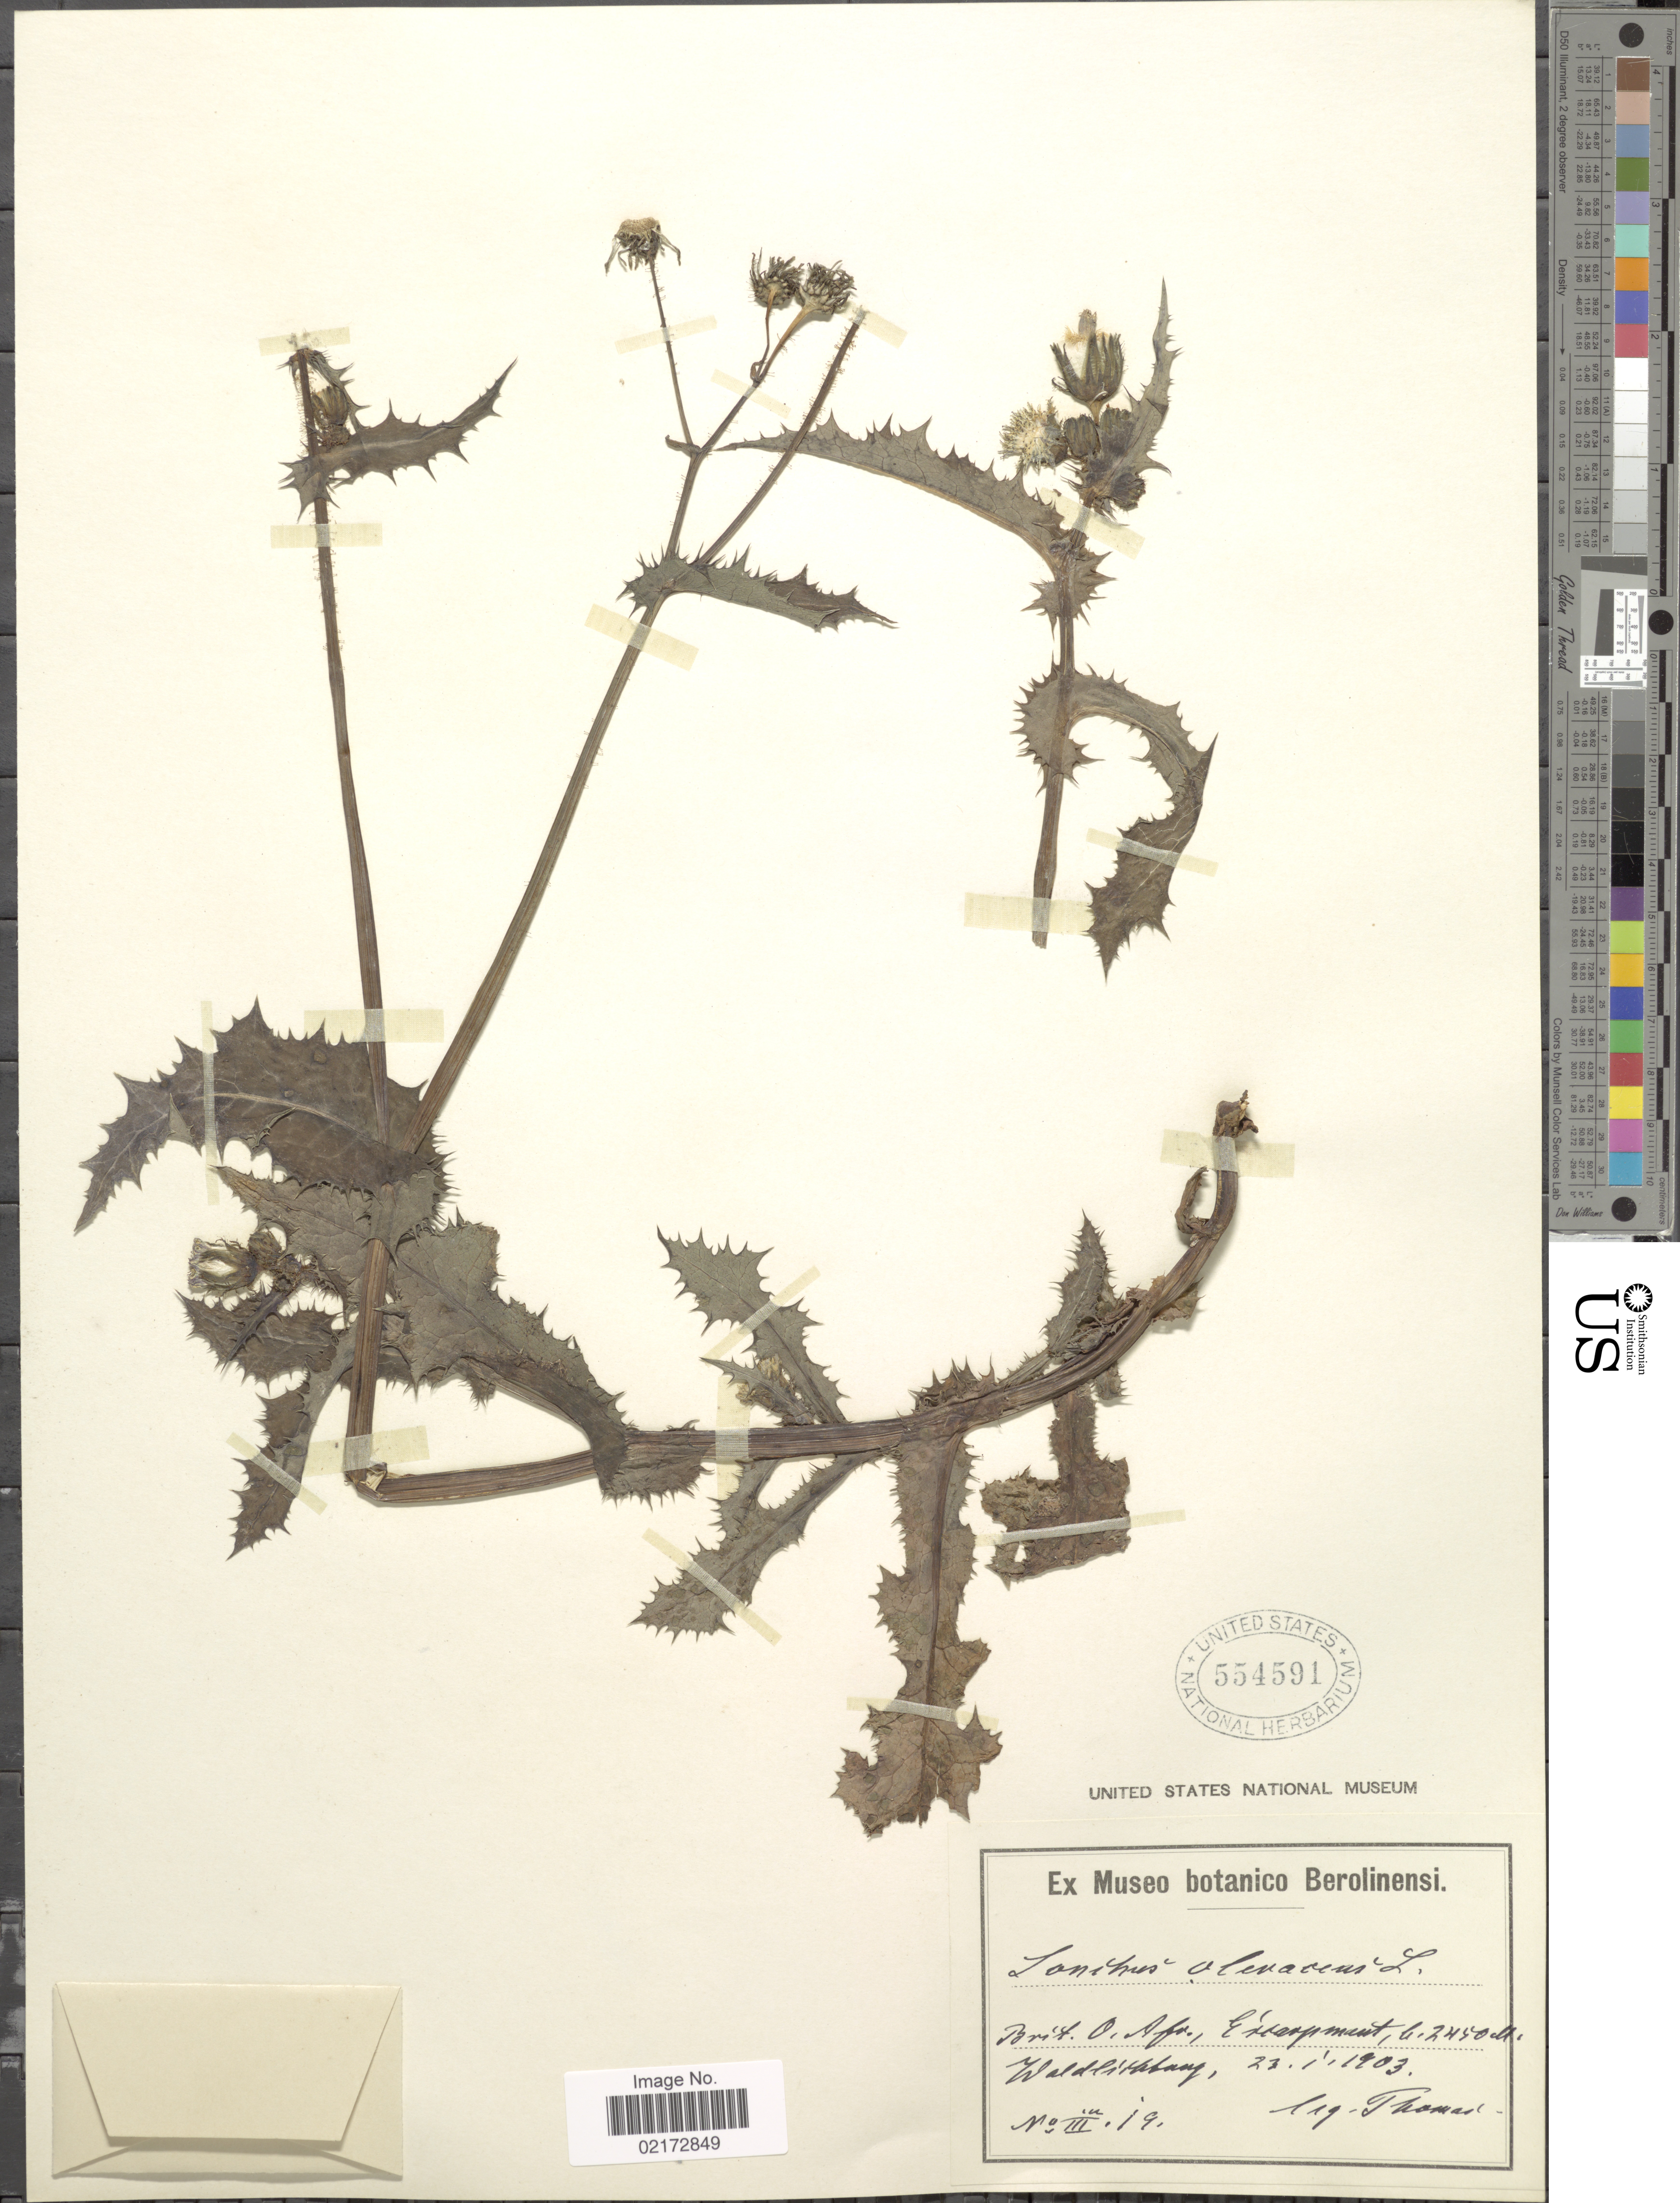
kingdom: Plantae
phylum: Tracheophyta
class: Magnoliopsida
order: Asterales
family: Asteraceae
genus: Sonchus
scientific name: Sonchus oleraceus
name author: L.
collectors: -- Thomas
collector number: III19*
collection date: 1903-01-23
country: Germany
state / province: Rhineland-Palatinate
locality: Brit. O. Afr., Escarpment, Waldlithang [interpreted]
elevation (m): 2450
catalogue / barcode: US 554591